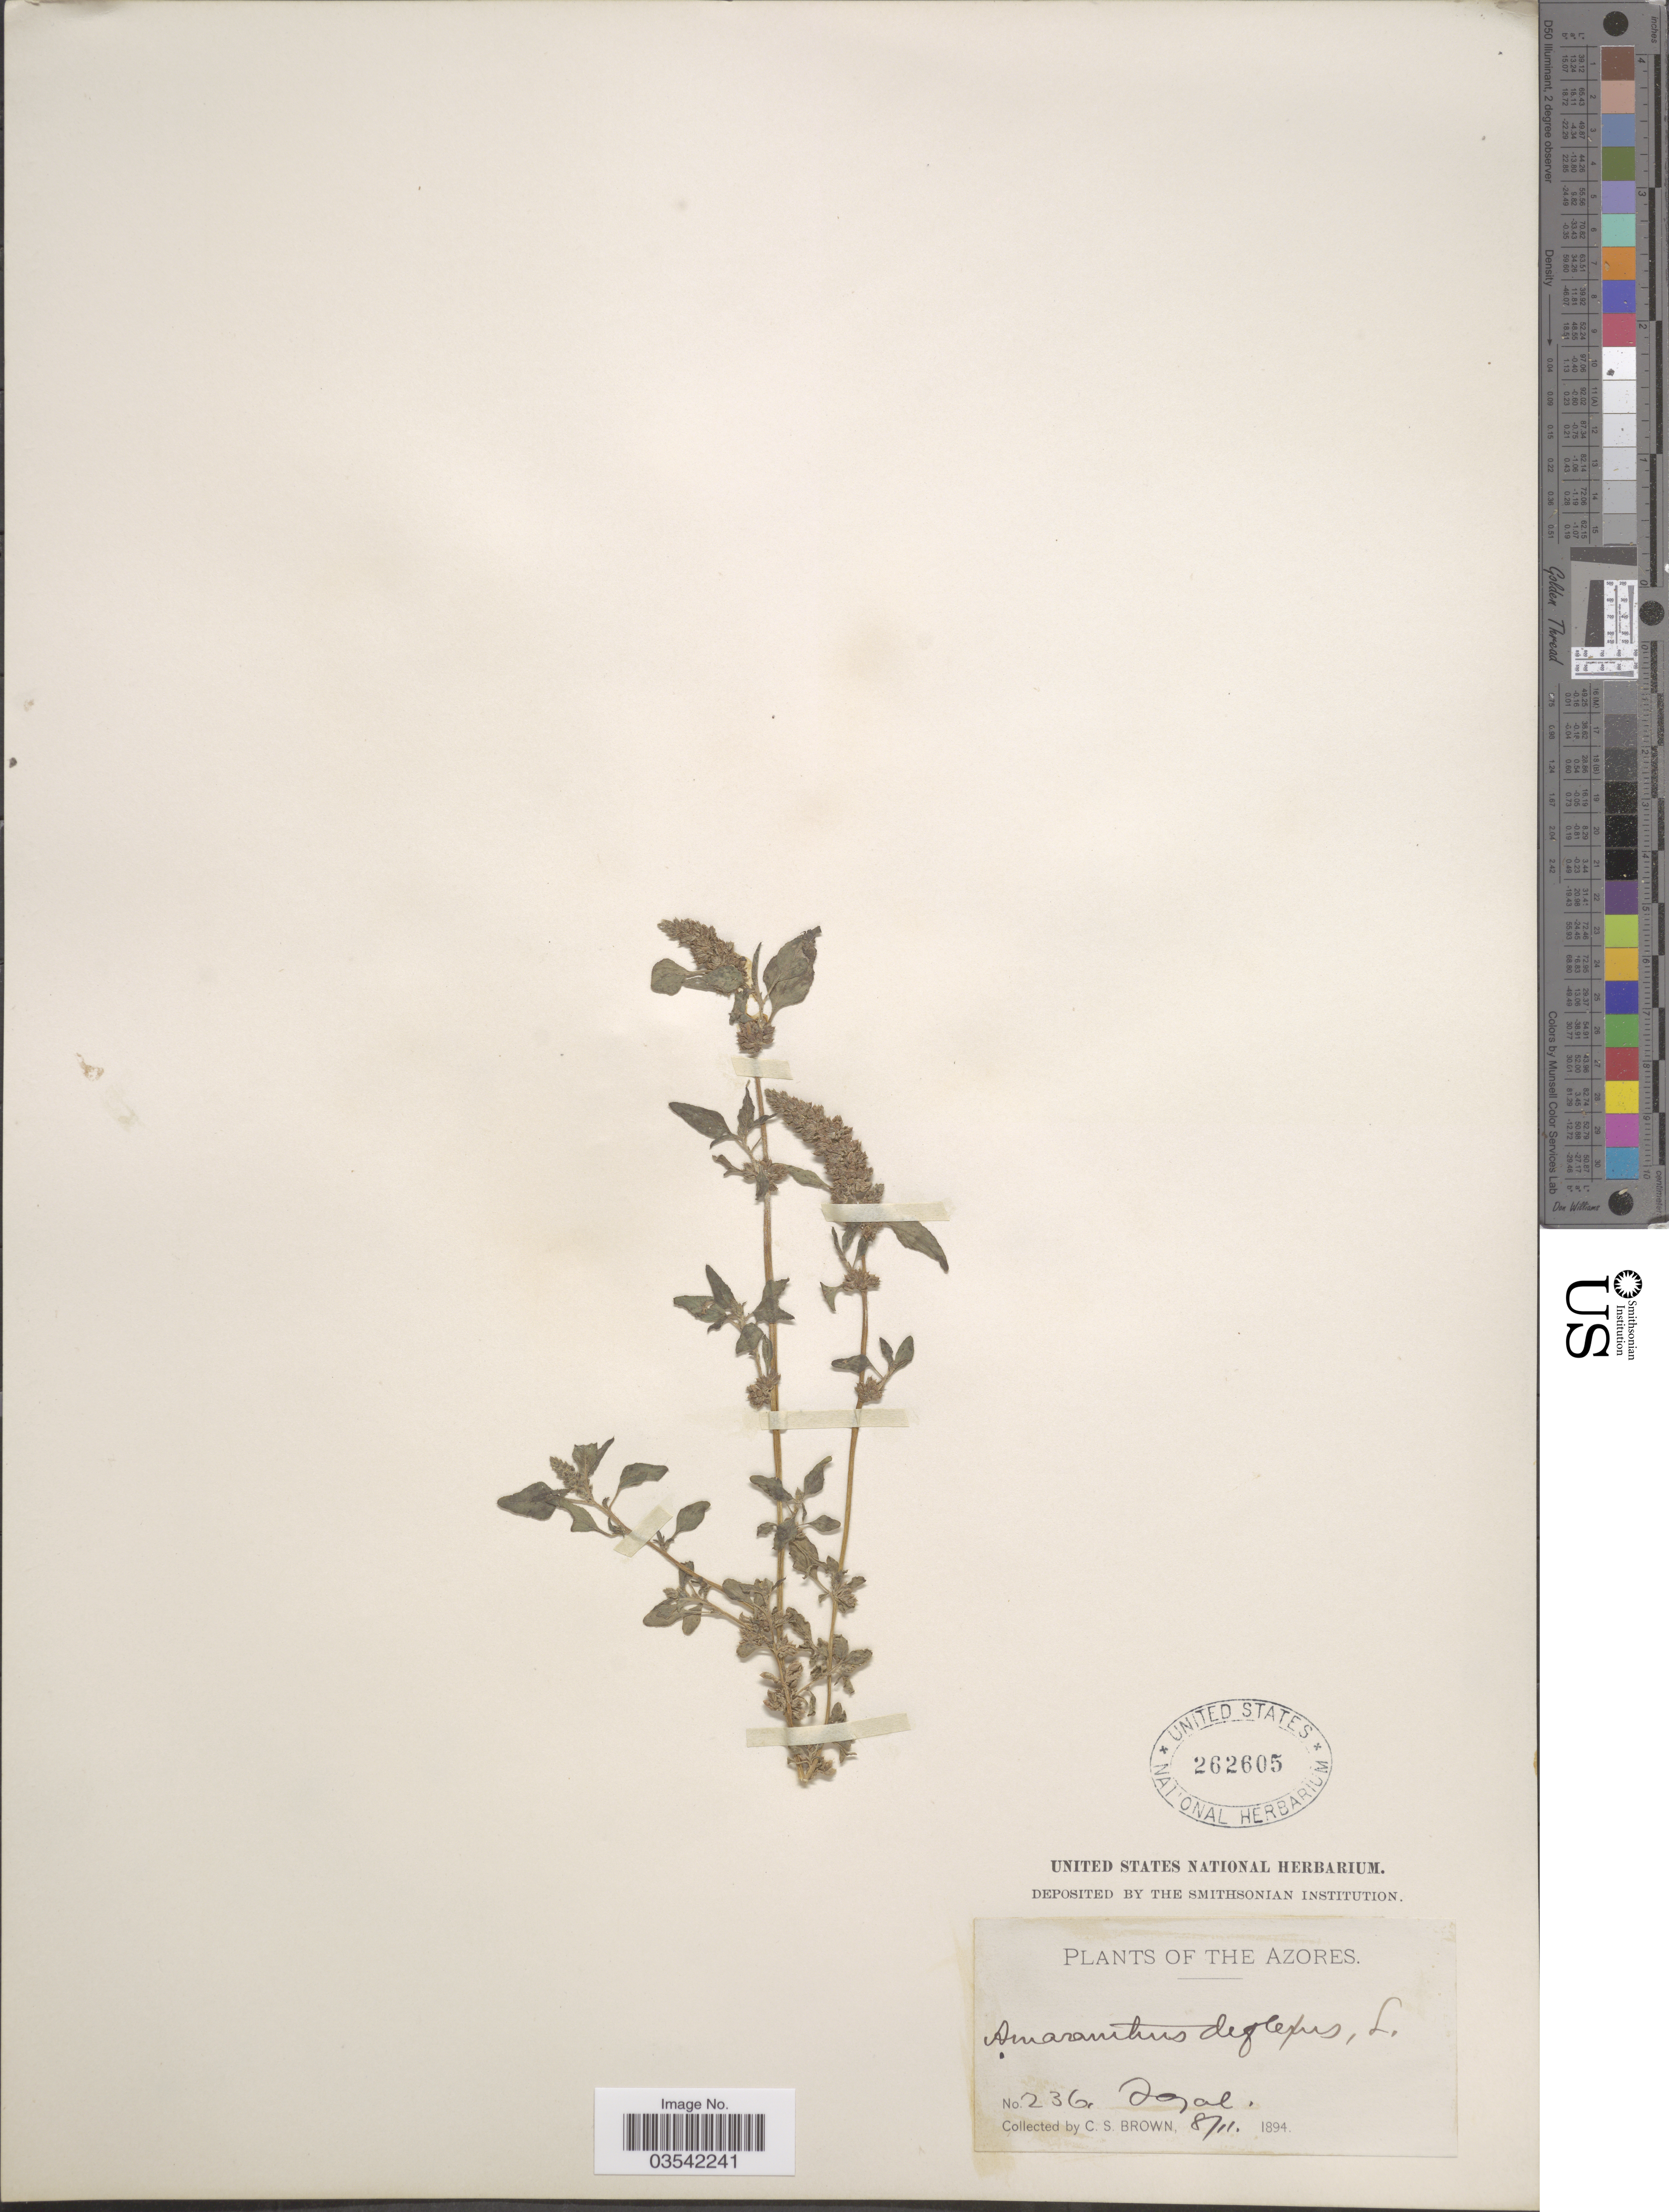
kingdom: Plantae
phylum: Tracheophyta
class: Magnoliopsida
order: Caryophyllales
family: Amaranthaceae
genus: Amaranthus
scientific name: Amaranthus deflexus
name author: L.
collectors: C. S. Brown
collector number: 236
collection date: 1894-11-08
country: Portugal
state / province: Azores (Aut. Reg.)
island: Faial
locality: Fayal.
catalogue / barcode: US 262605